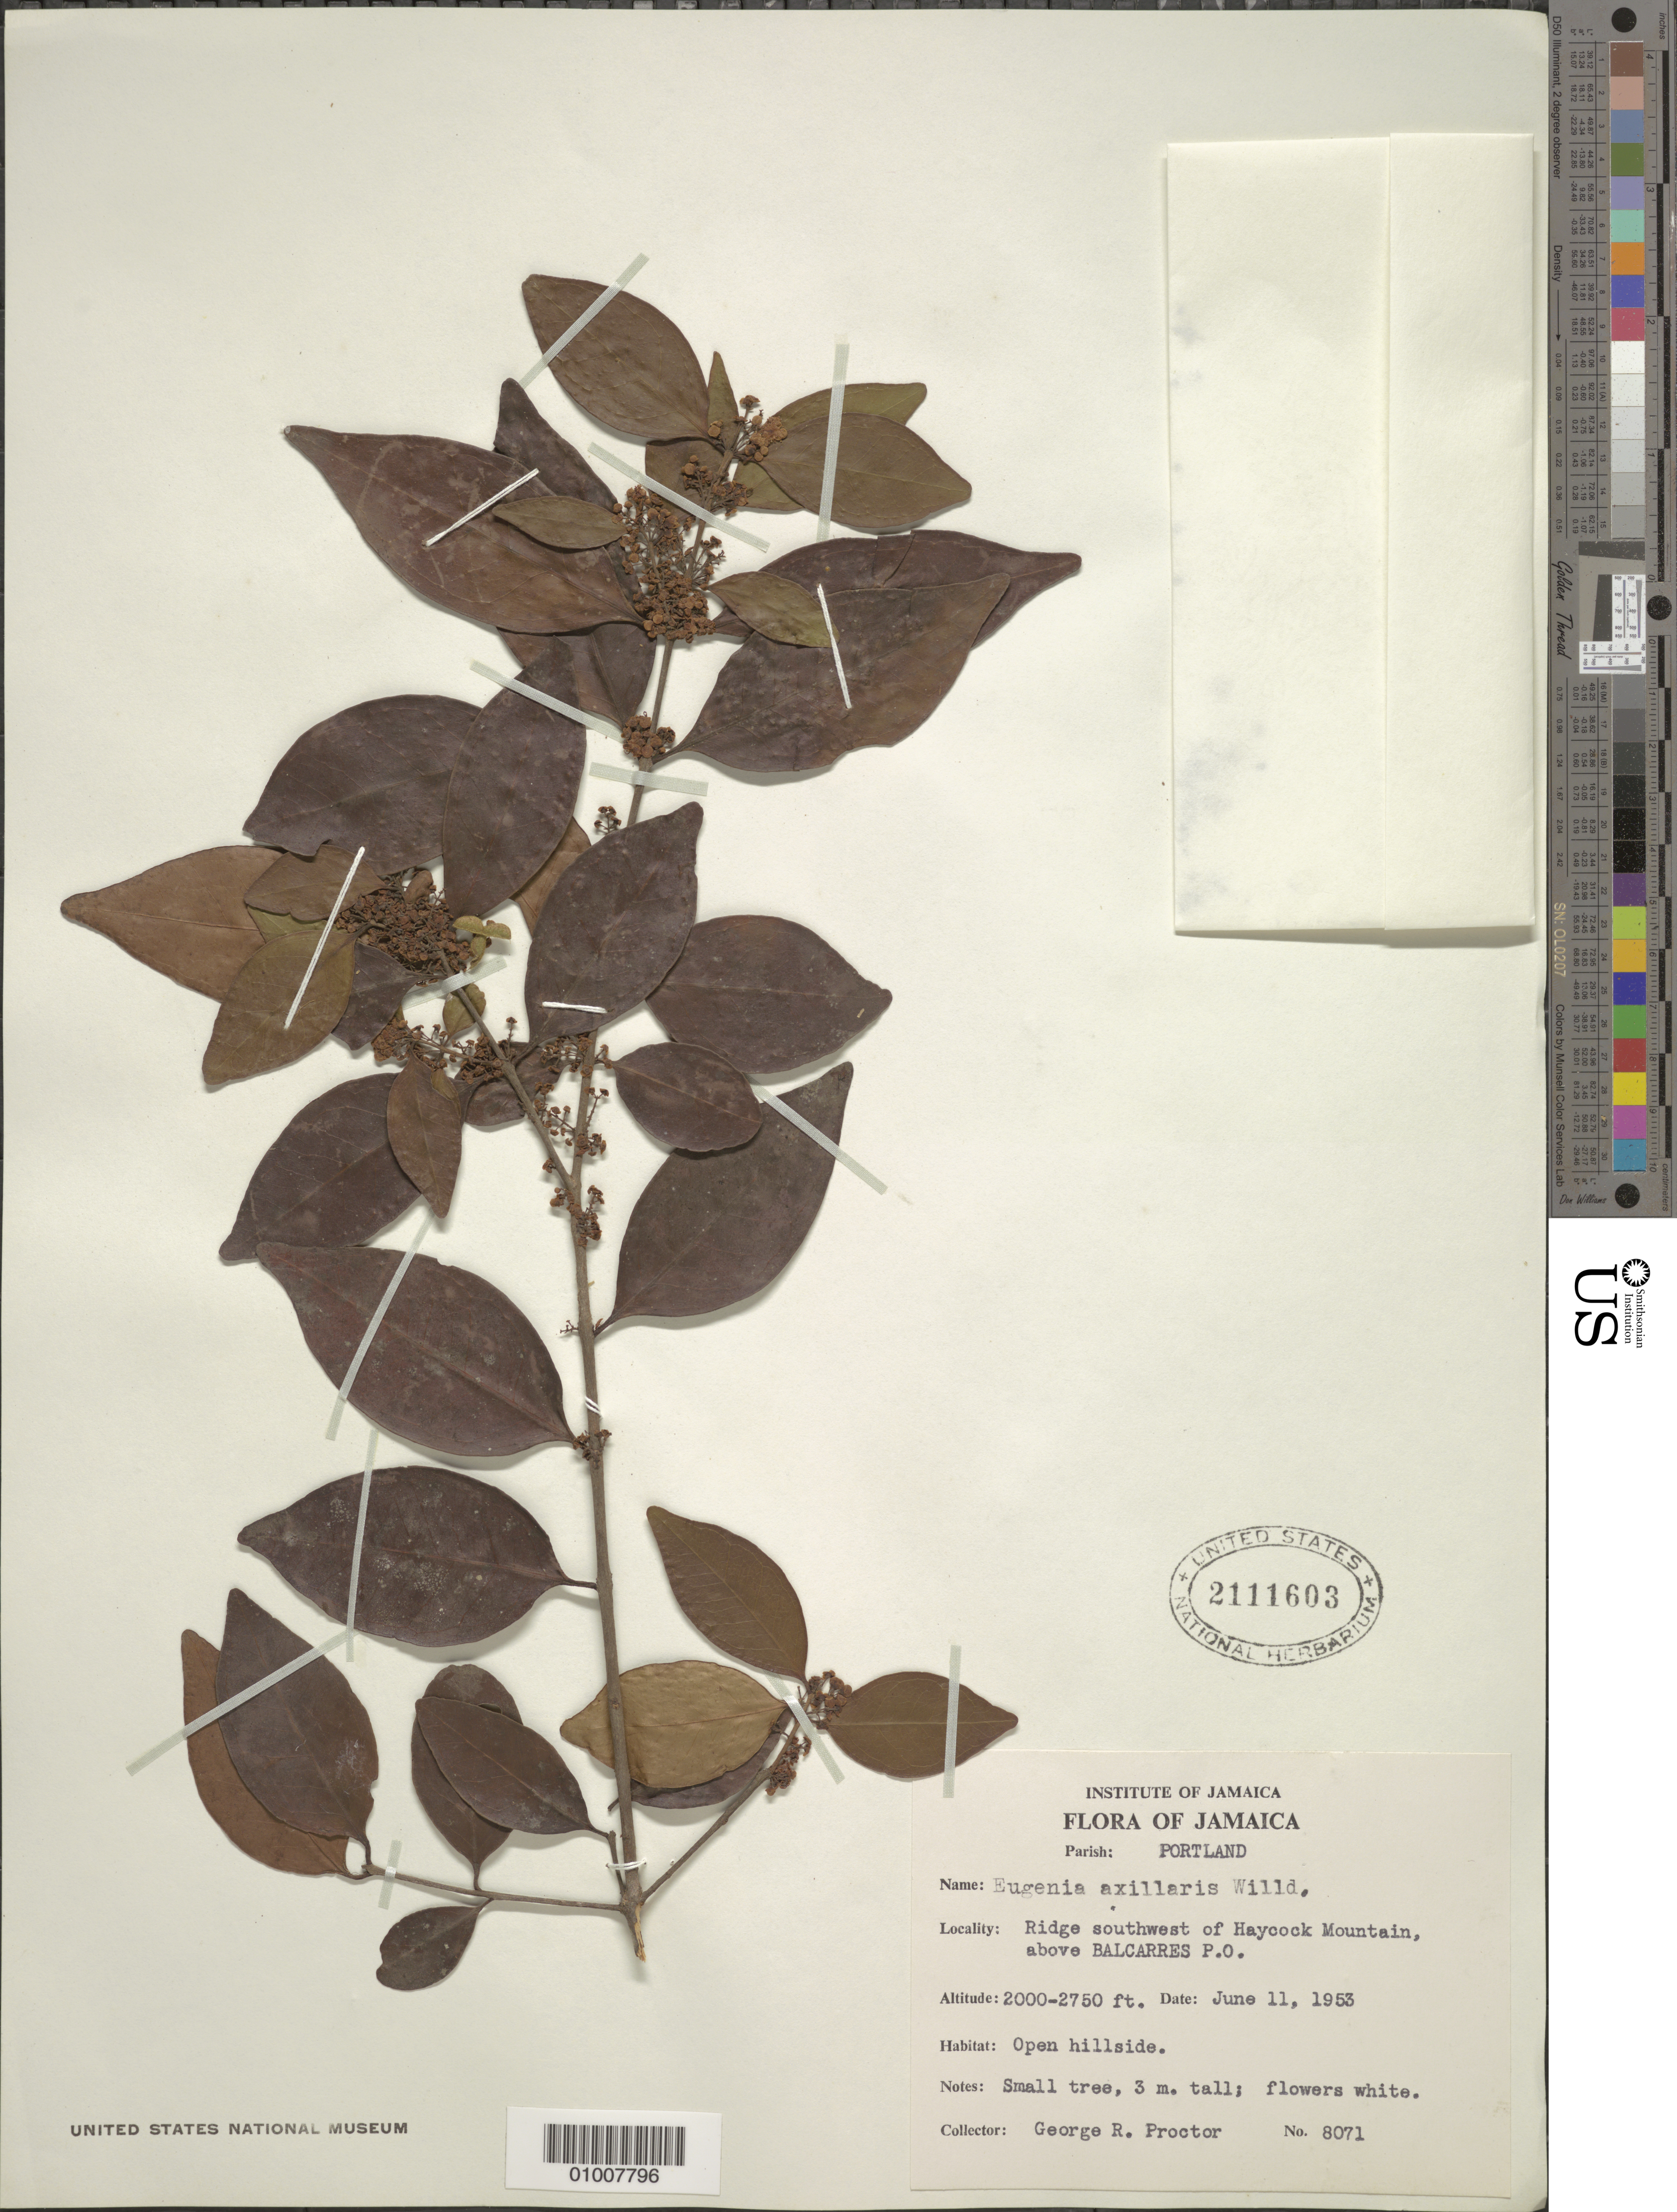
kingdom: Plantae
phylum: Tracheophyta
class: Magnoliopsida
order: Myrtales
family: Myrtaceae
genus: Eugenia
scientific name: Eugenia axillaris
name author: (Sw.) Willd.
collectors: G. R. Proctor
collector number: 8071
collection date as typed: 11 Jun 1953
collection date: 1953-06-11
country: Jamaica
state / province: Portland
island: Jamaica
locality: Ridge southwest of Haycock Mountain, above Balcarres P.O.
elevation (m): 610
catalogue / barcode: US 2111603